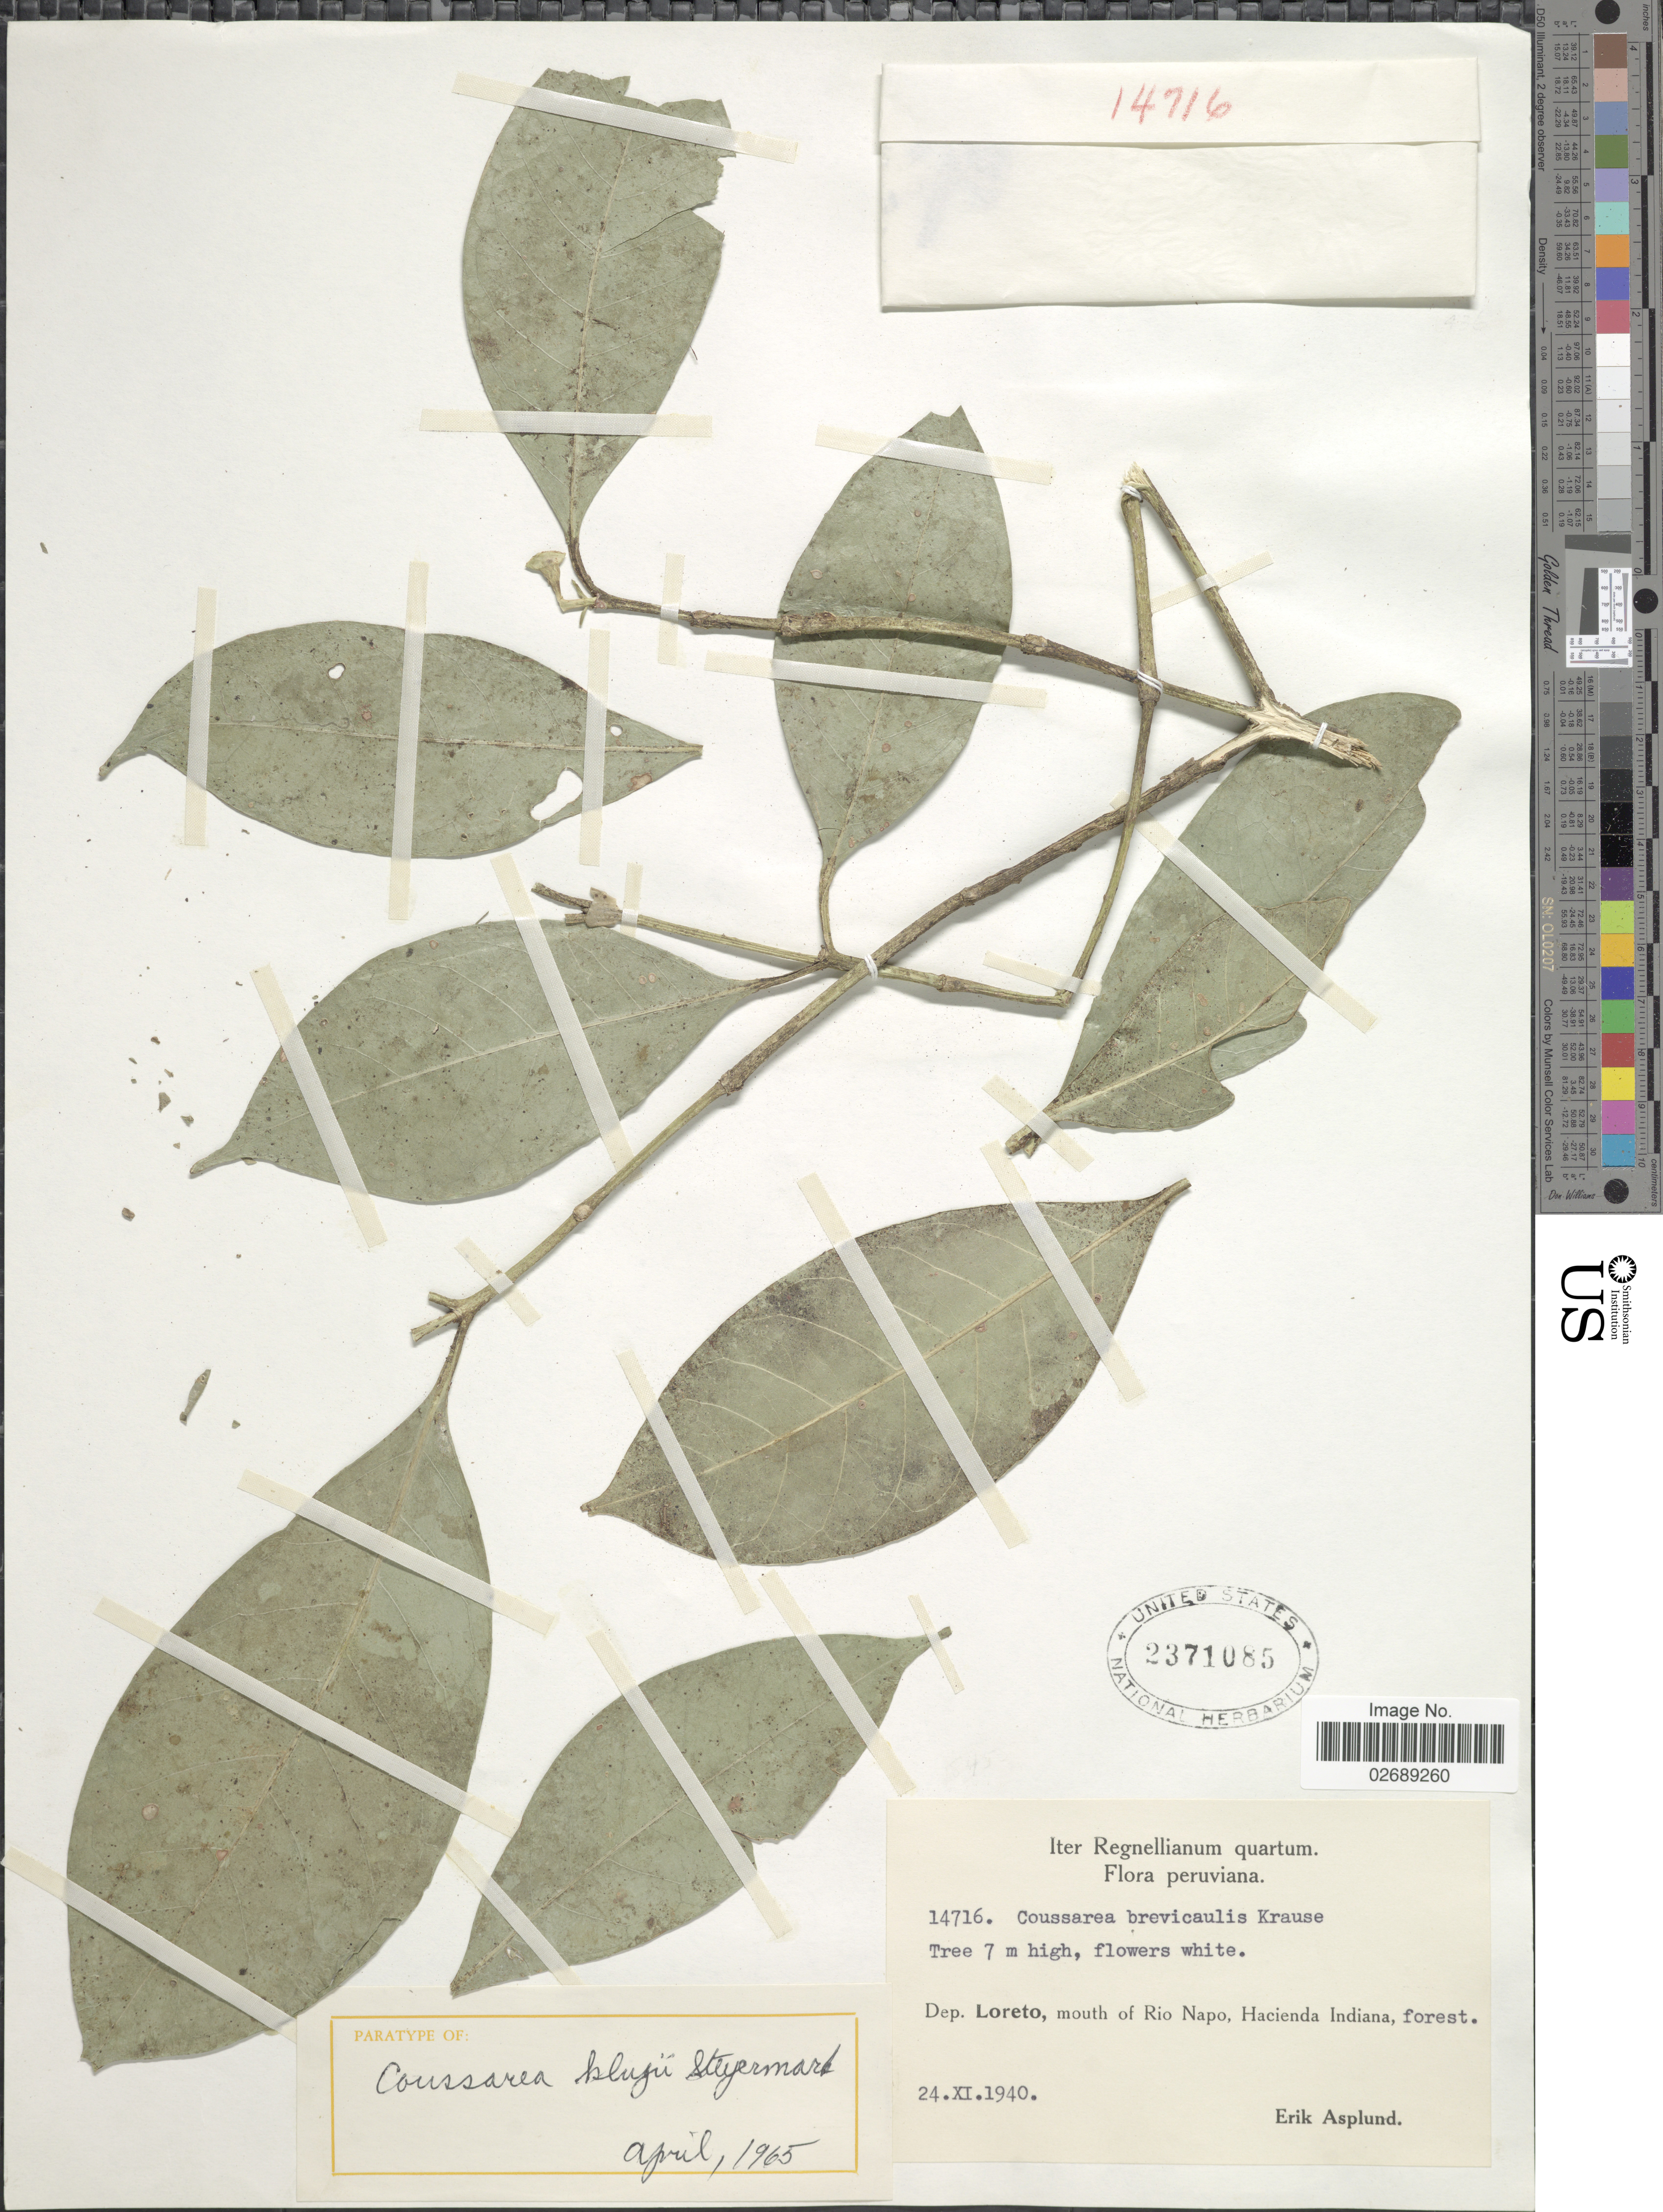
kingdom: Plantae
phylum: Tracheophyta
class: Magnoliopsida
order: Gentianales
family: Rubiaceae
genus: Coussarea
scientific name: Coussarea klugii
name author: Steyerm.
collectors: E. Asplund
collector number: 14716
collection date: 1940-11-24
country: Peru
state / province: Loreto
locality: Mouth of Rio Napo, Hacienda Indiana, forest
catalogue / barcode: US 2371085